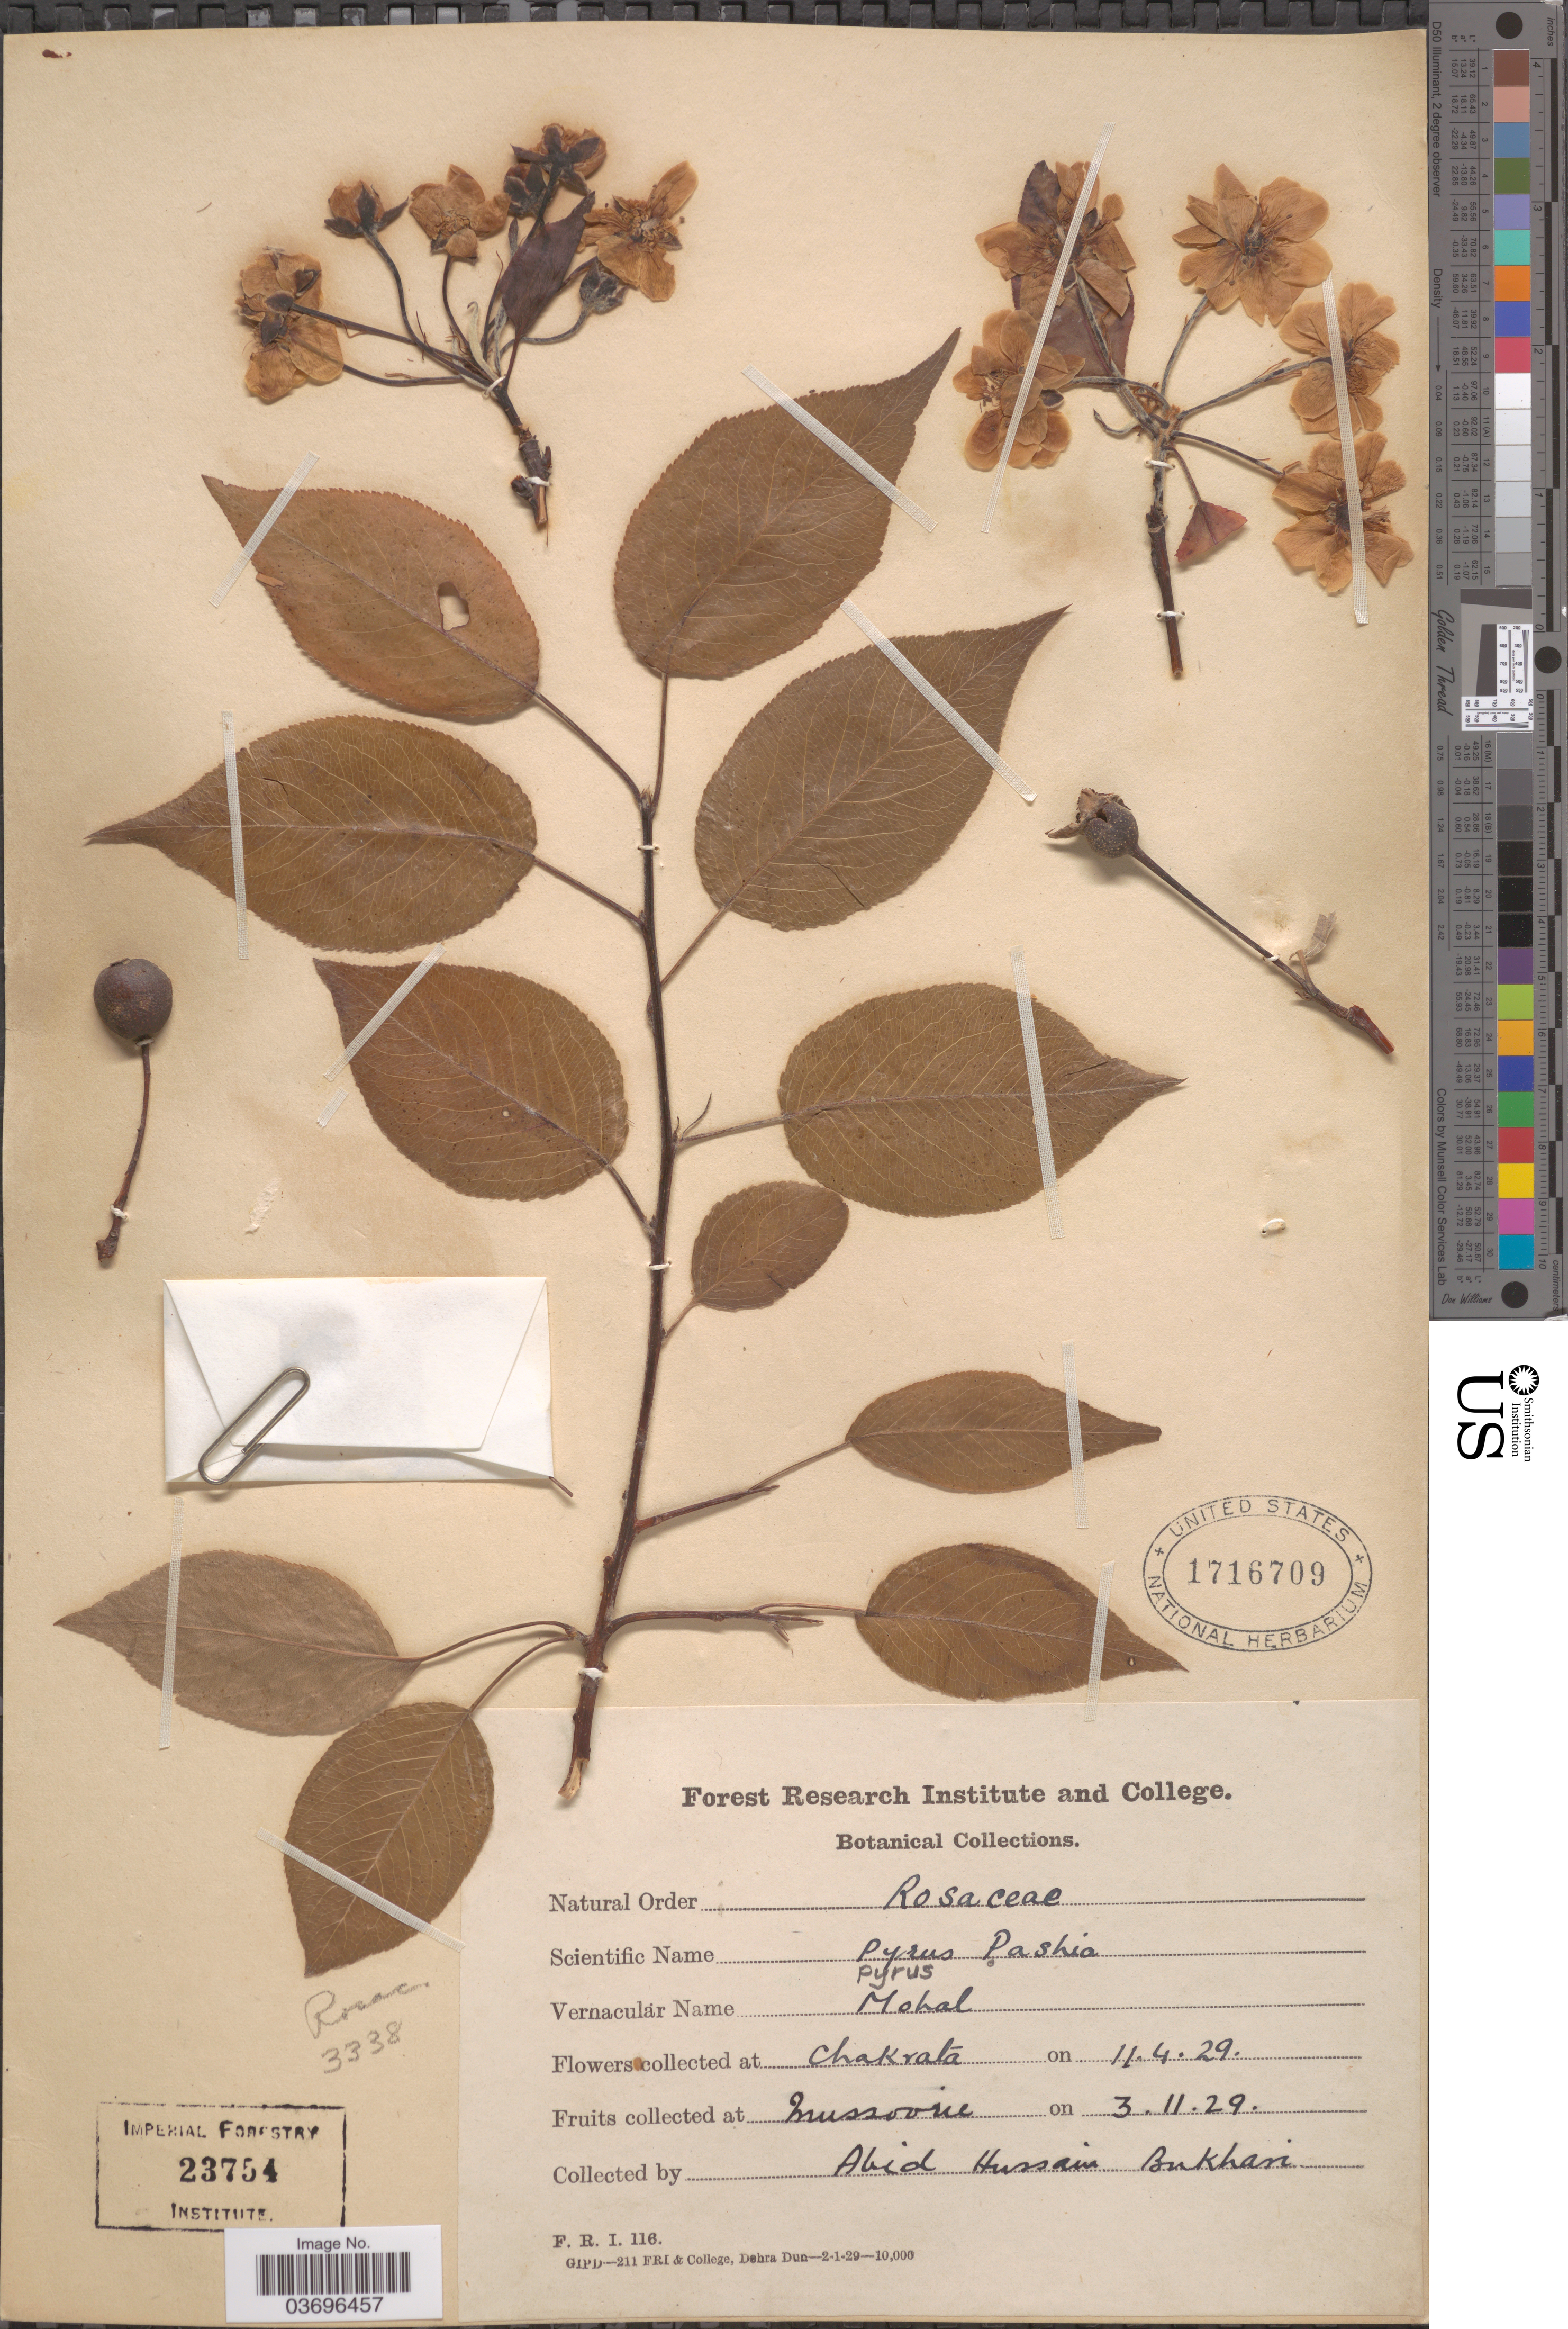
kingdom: Plantae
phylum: Tracheophyta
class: Magnoliopsida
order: Rosales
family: Rosaceae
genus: Pyrus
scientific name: Pyrus pashia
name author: Buch.-Ham. ex D. Don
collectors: A. Bukhari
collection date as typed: Transcribed d/m/y: 11/4/29 to 3/11/29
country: India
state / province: Uttarakhand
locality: Chakrata. Mussoorie.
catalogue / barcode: US 1716709